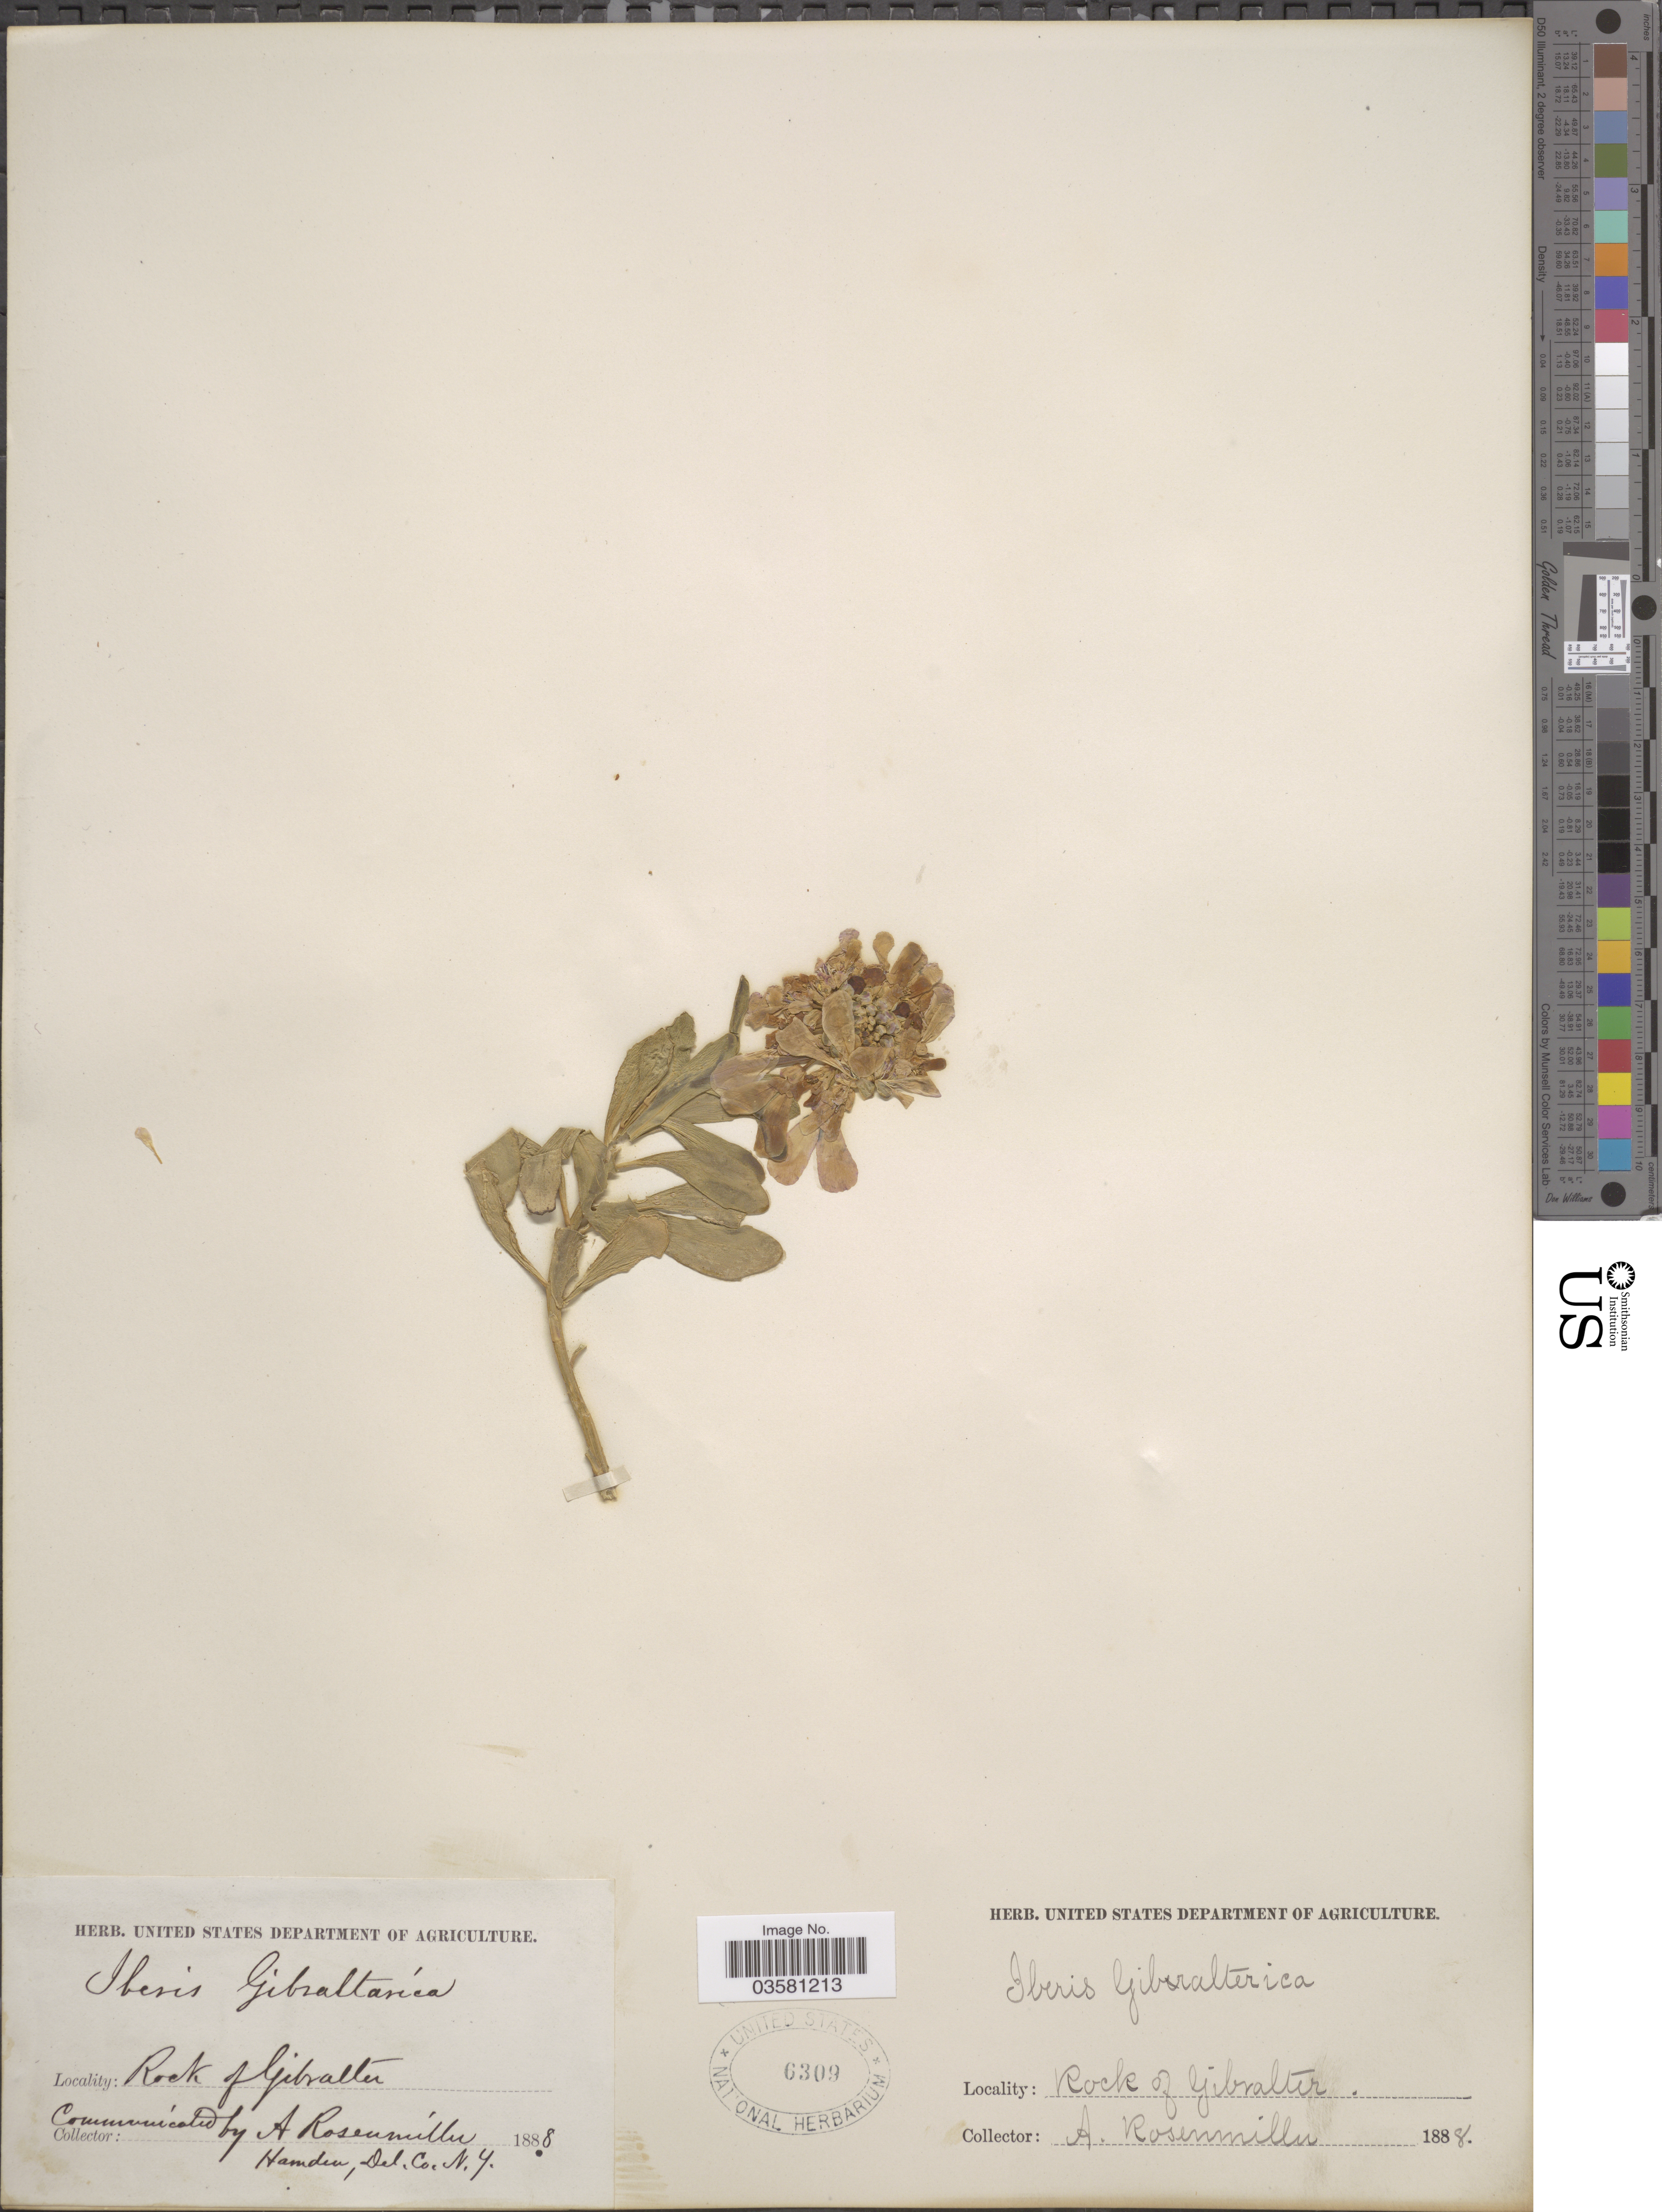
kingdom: Plantae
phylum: Tracheophyta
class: Magnoliopsida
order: Brassicales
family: Brassicaceae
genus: Iberis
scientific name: Iberis gibraltarica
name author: L.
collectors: A. Rosenmiller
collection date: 1888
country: United States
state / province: New York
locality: Hamden, Del. Co. Rock of Gibralter.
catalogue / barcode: US 6309